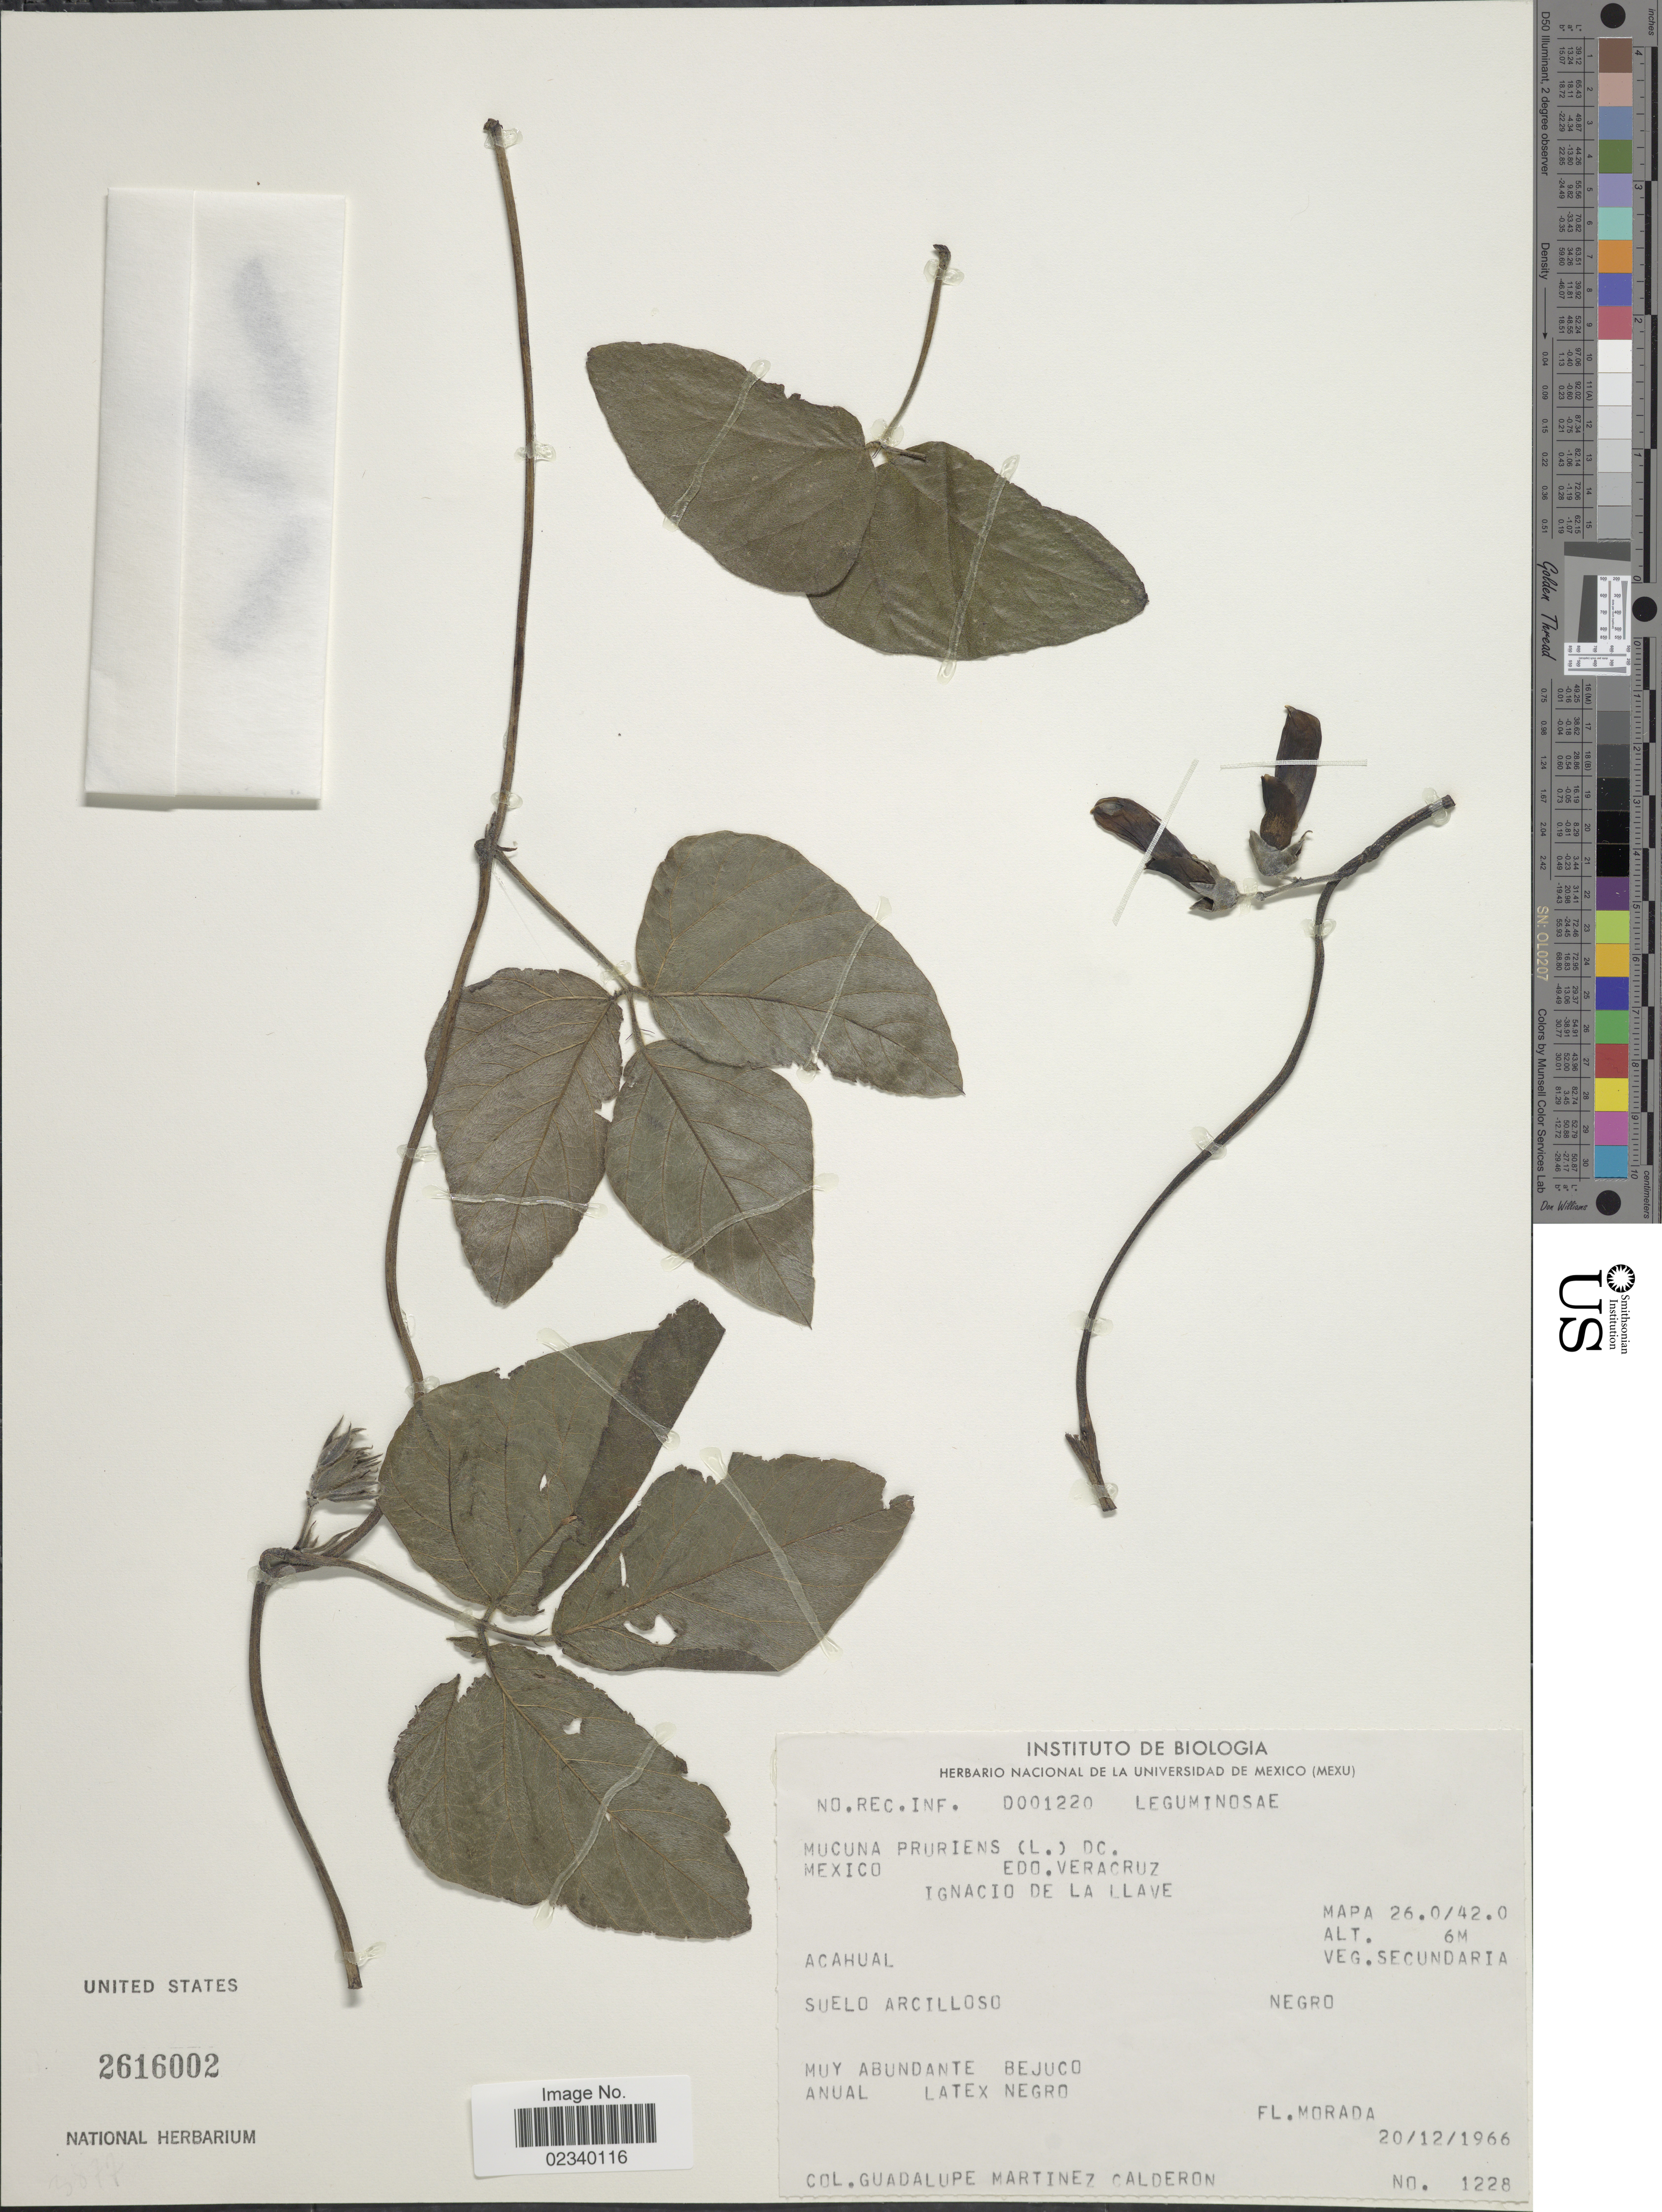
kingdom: Plantae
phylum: Tracheophyta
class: Magnoliopsida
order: Fabales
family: Fabaceae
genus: Mucuna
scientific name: Mucuna pruriens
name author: (L.) DC.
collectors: G. Martinez-C.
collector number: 1228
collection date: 1966-12-20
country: Mexico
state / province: Veracruz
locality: Edo. Verzcruz. Ignacio de la llave. Acahual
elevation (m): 6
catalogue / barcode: US 2616002